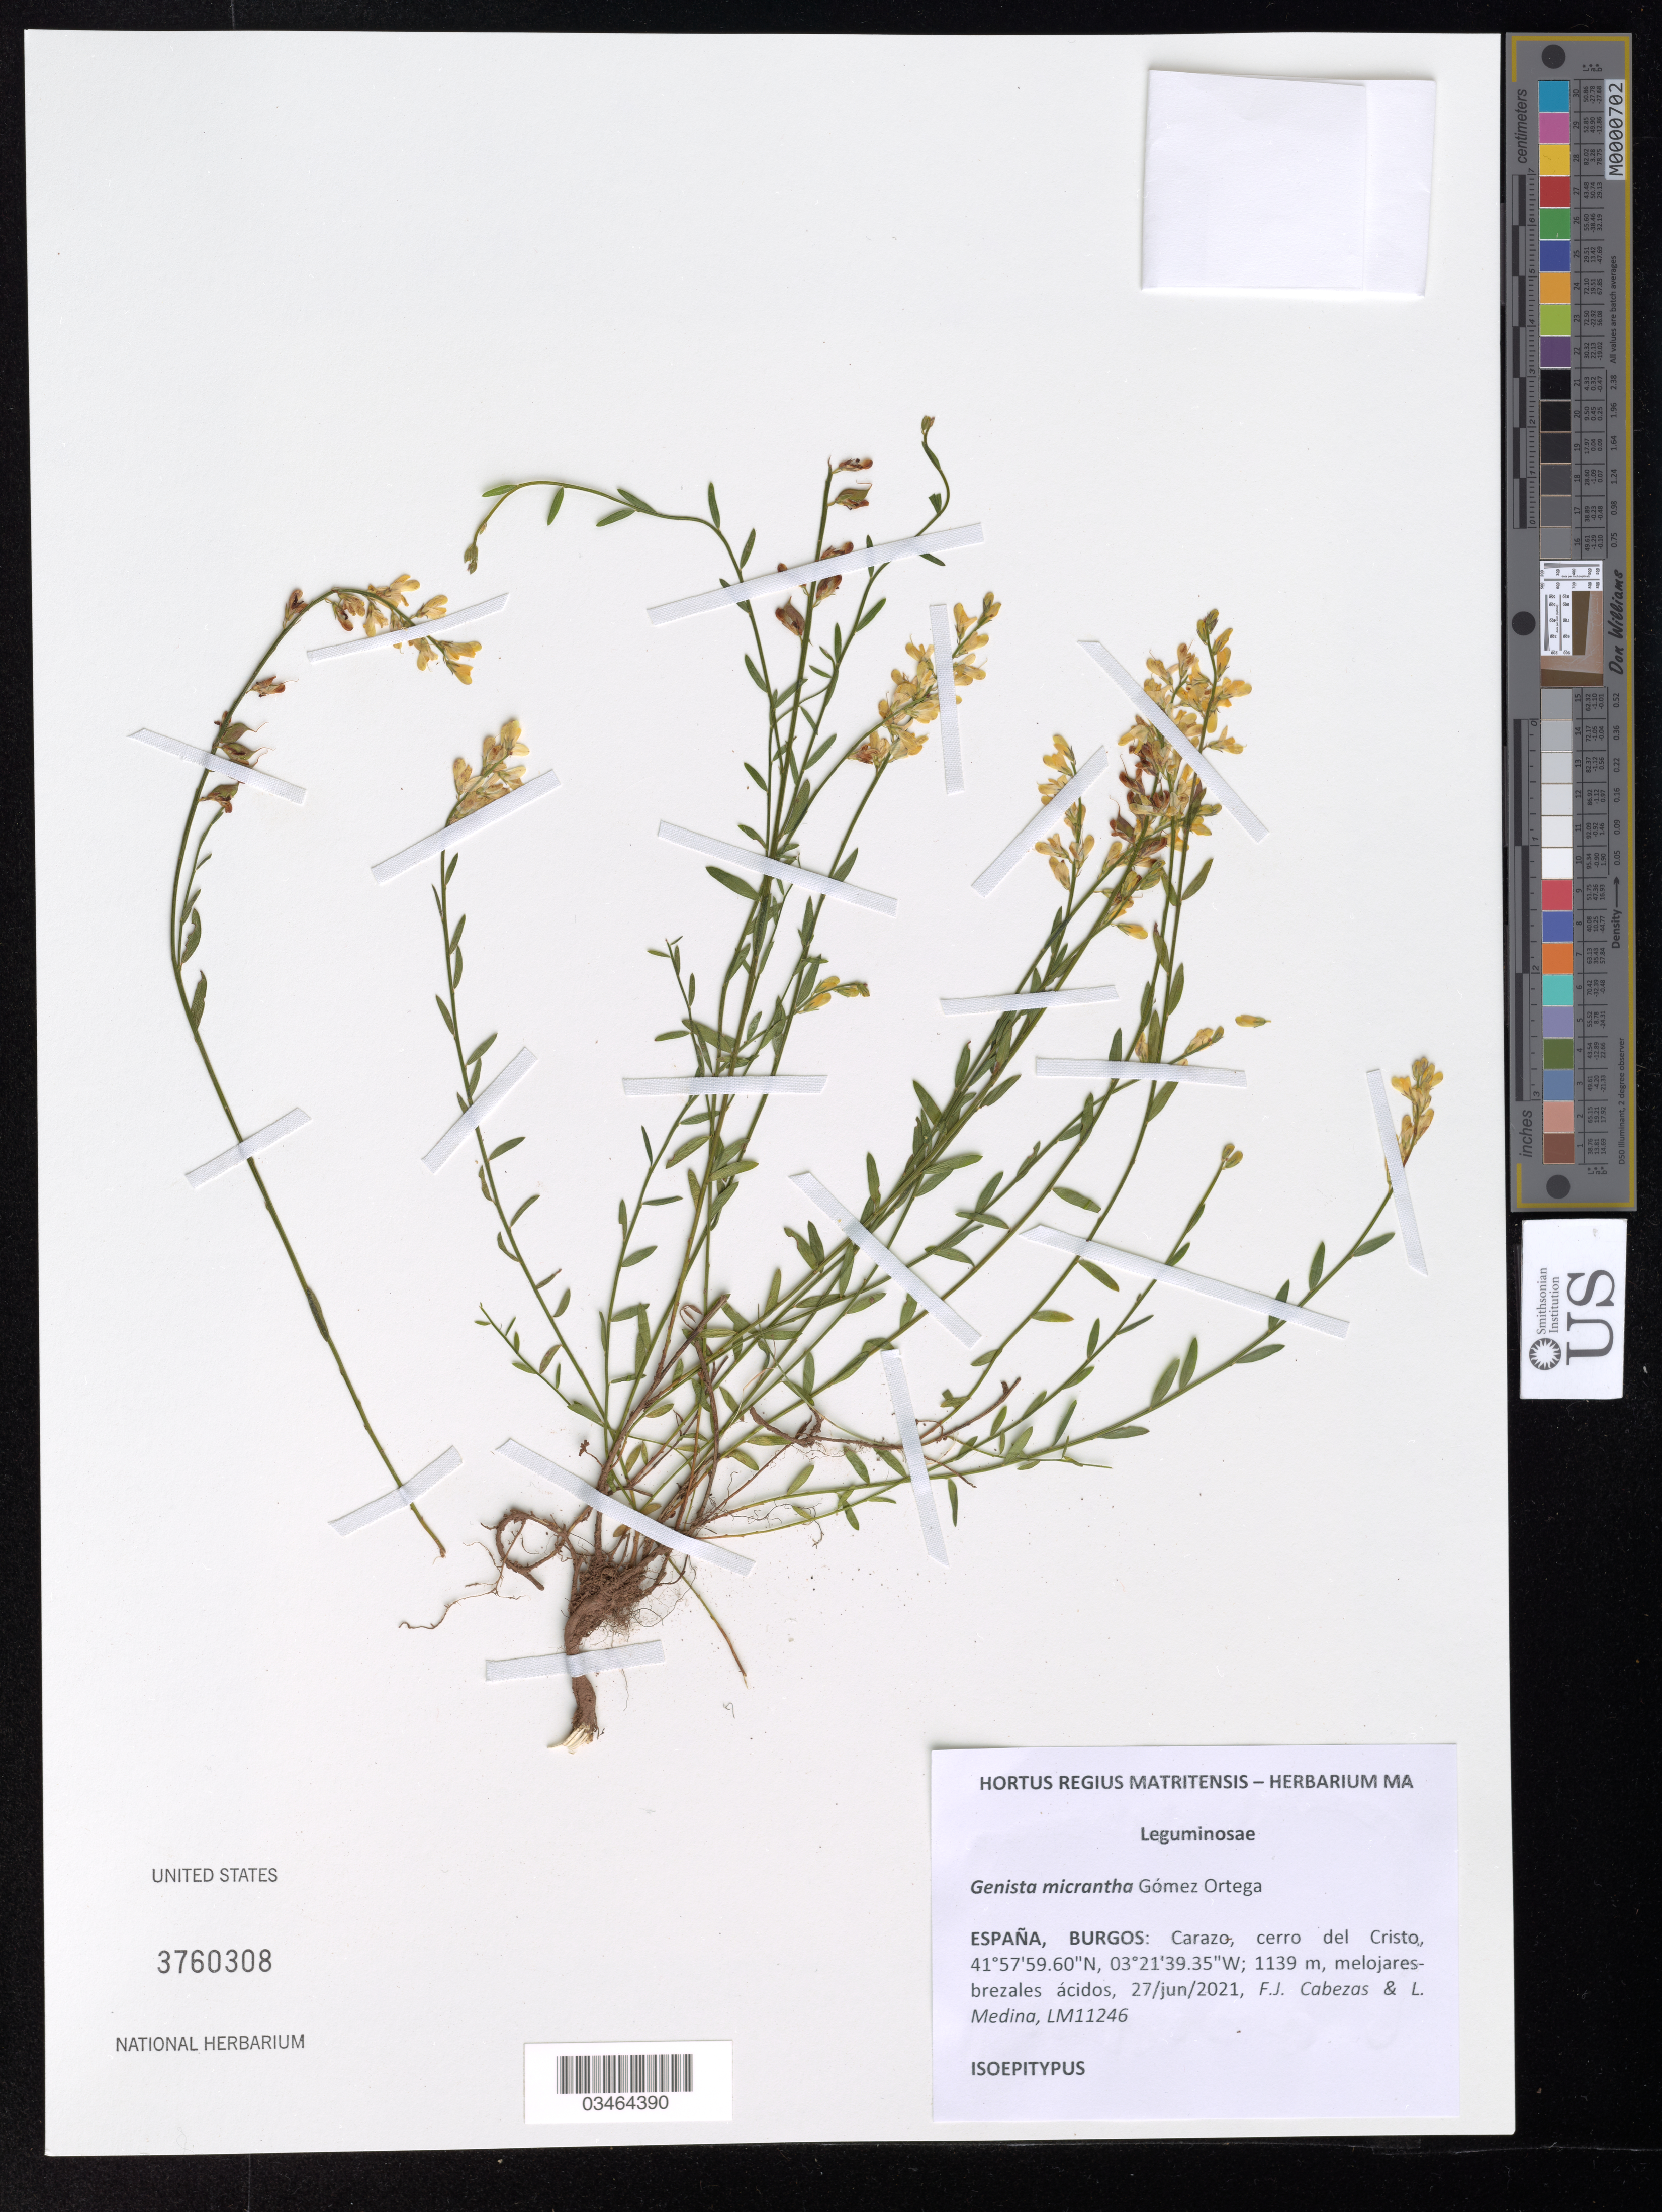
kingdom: Plantae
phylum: Tracheophyta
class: Magnoliopsida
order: Fabales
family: Fabaceae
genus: Genista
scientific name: Genista micrantha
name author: Ortega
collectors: F. Cabezas & L. Medina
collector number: LM11246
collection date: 2021-06-27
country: Spain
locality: España, Burgos: Carazo, cerro del Cristo.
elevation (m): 1139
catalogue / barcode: US 3760308